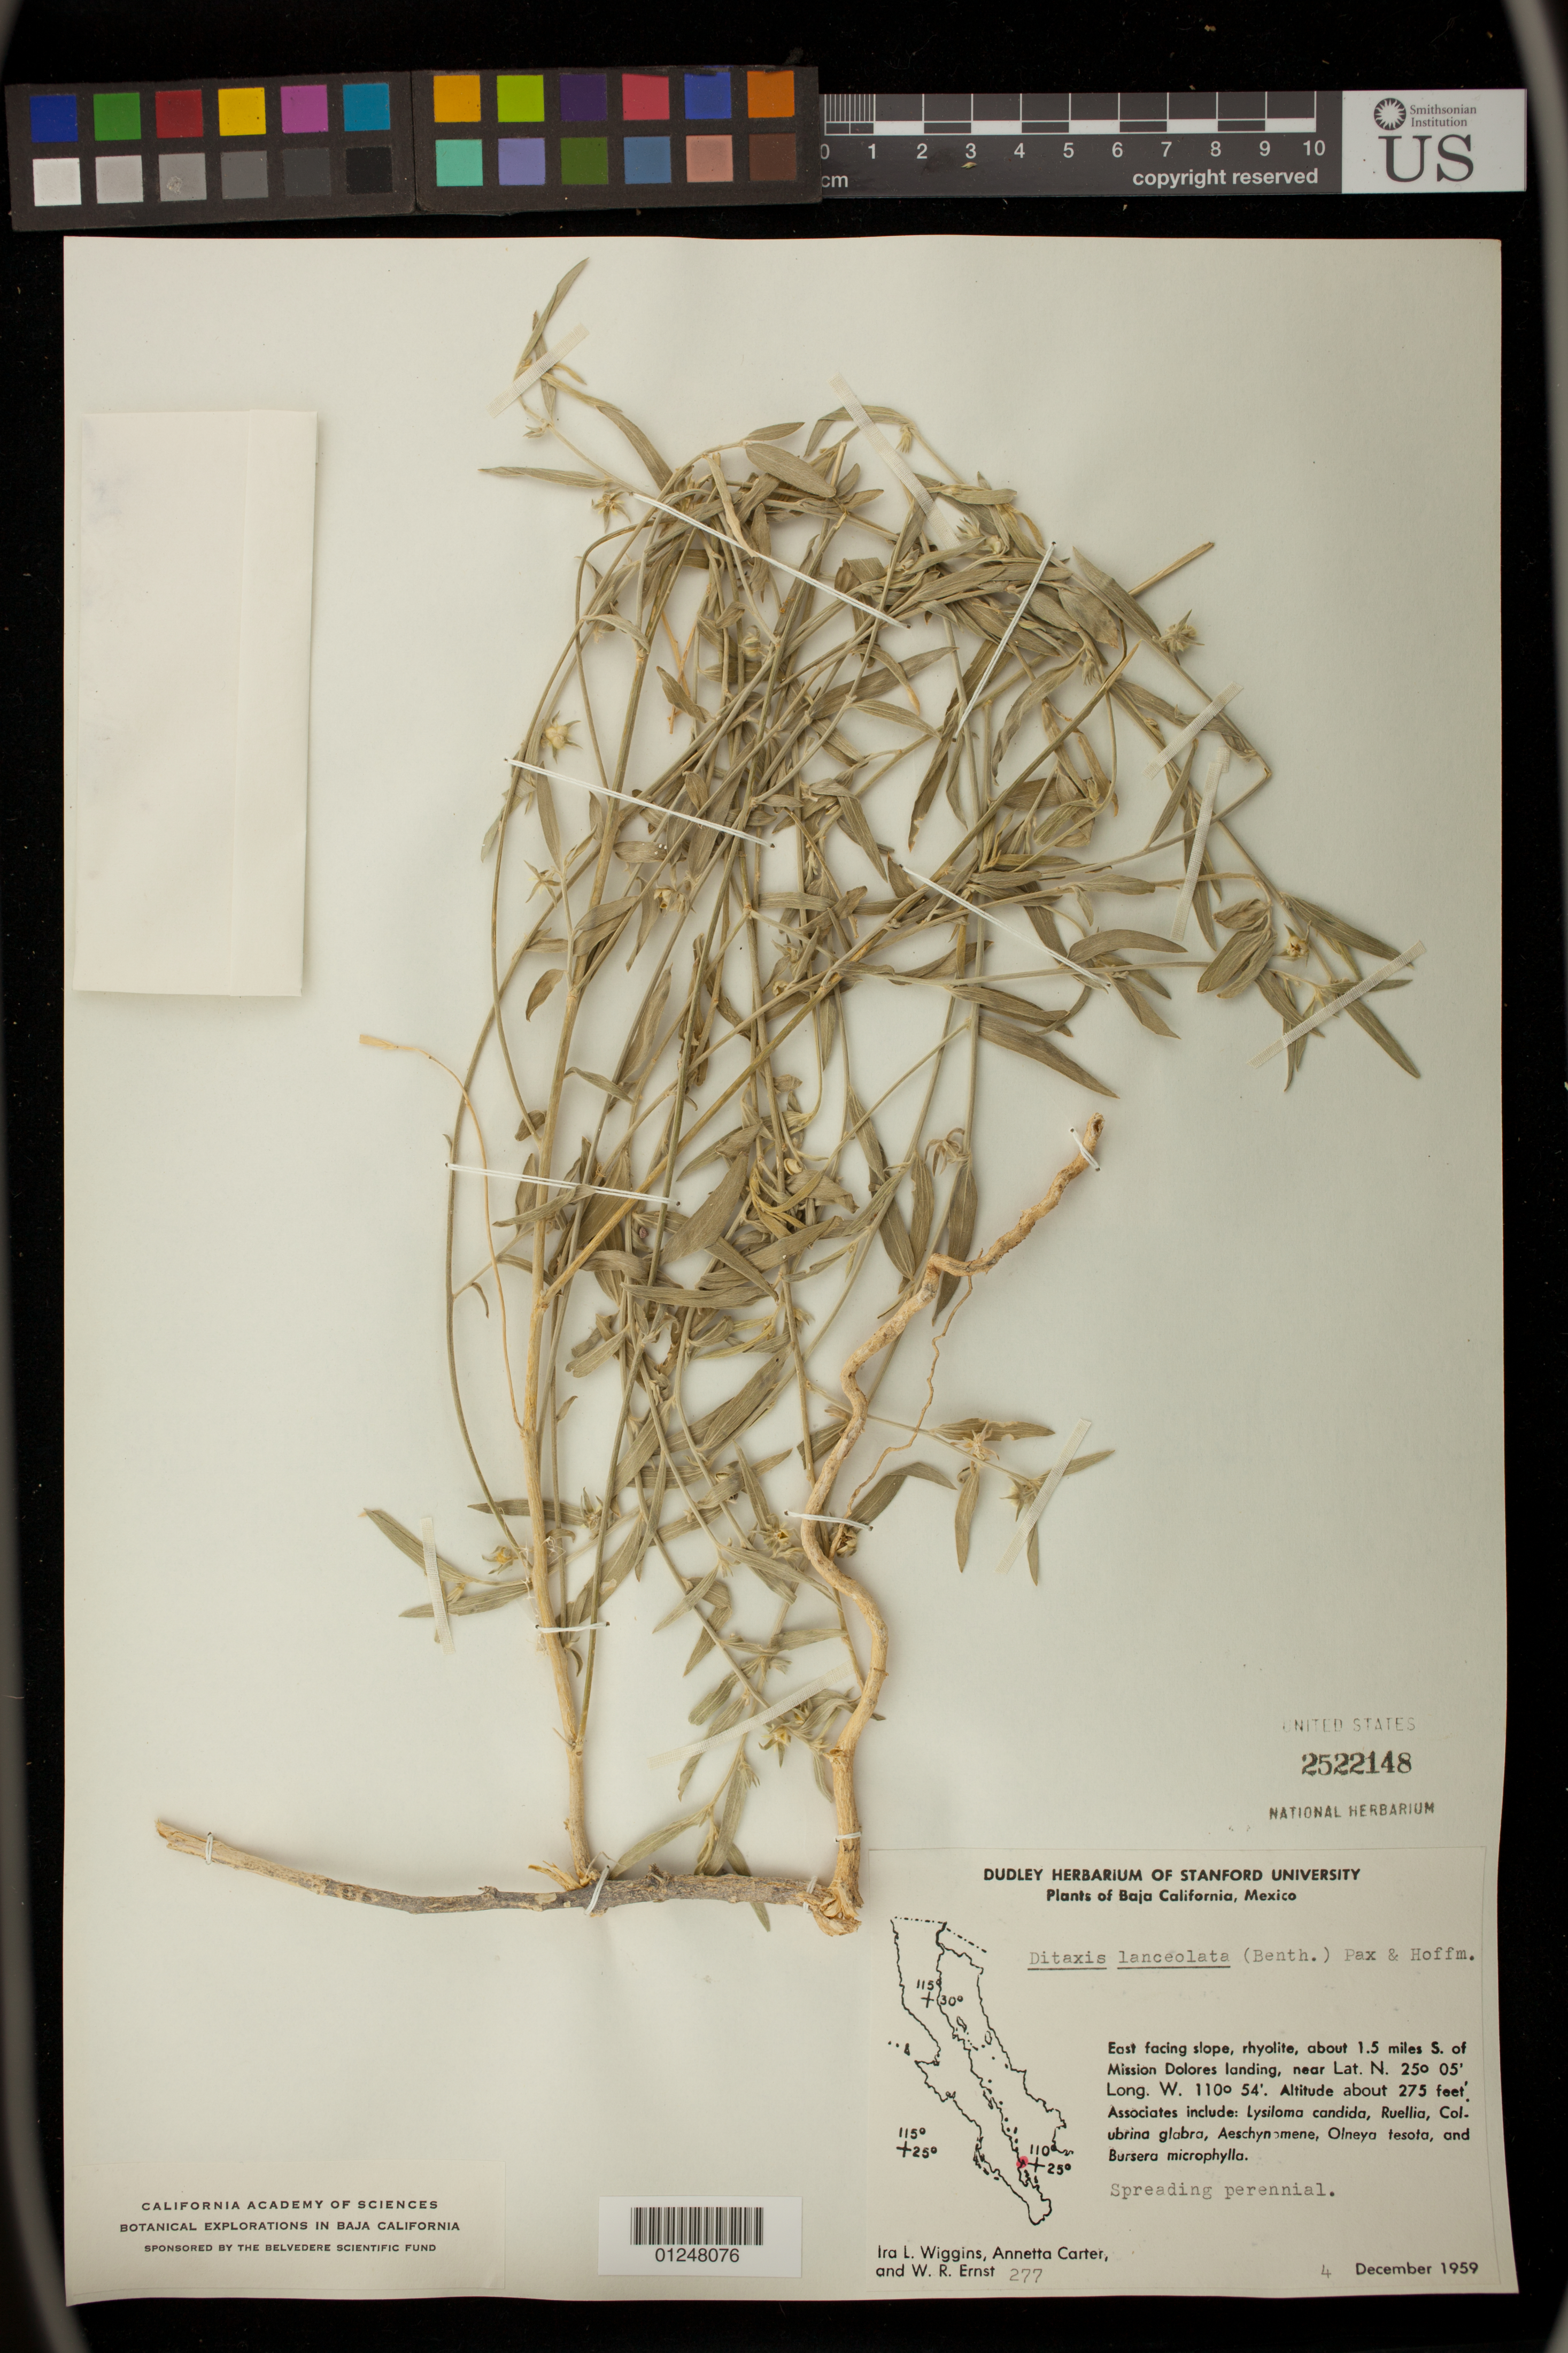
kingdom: Plantae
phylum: Tracheophyta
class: Magnoliopsida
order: Malpighiales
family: Euphorbiaceae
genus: Argythamnia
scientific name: Argythamnia lanceolata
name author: (Benth.) Müll. Arg.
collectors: I. L. Wiggins, A. M. Carter & W. R. Ernst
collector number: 277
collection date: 1959-12-04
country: Mexico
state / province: Baja California Sur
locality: east facing slope about 1.5 mi S of Mission Dolores landing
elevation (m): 84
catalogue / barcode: US 2522148